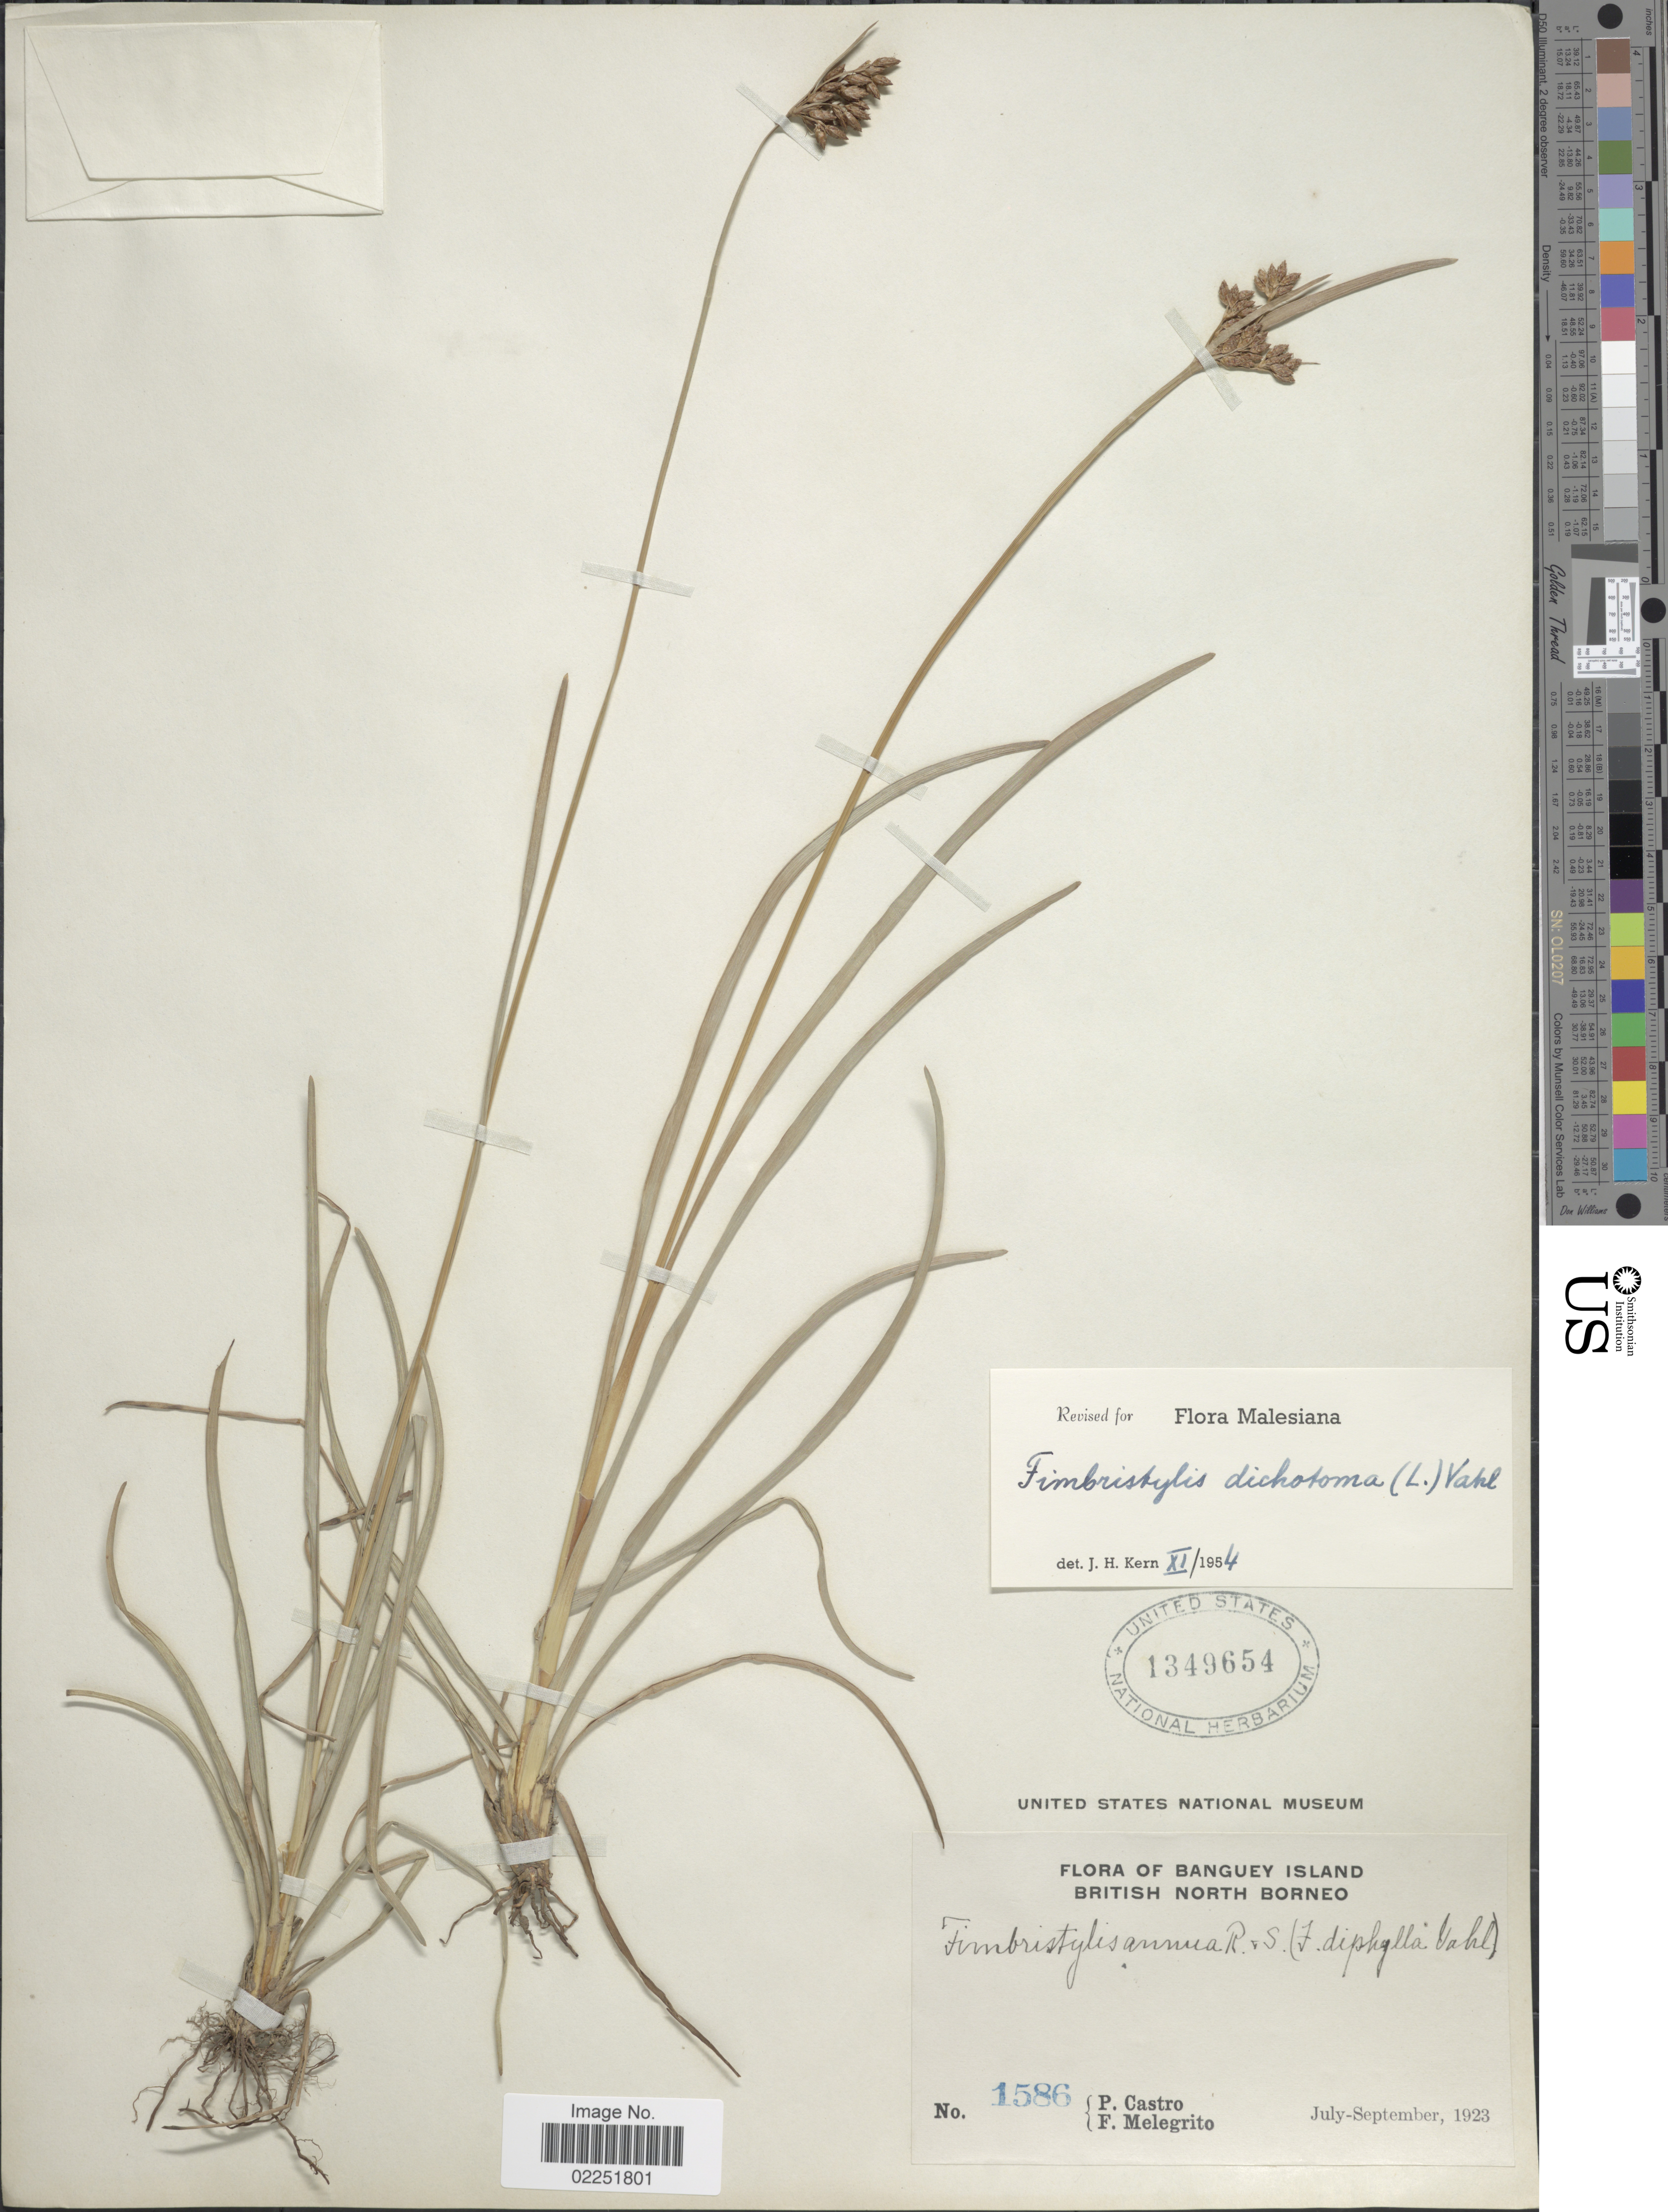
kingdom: Plantae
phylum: Tracheophyta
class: Liliopsida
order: Poales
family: Cyperaceae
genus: Fimbristylis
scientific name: Fimbristylis dichotoma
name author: (L.) Vahl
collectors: P. Castro & F. Melegrito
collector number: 1586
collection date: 1923-07/1923-09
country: Malaysia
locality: Banguey Island, British North Borneo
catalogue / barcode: US 1349654